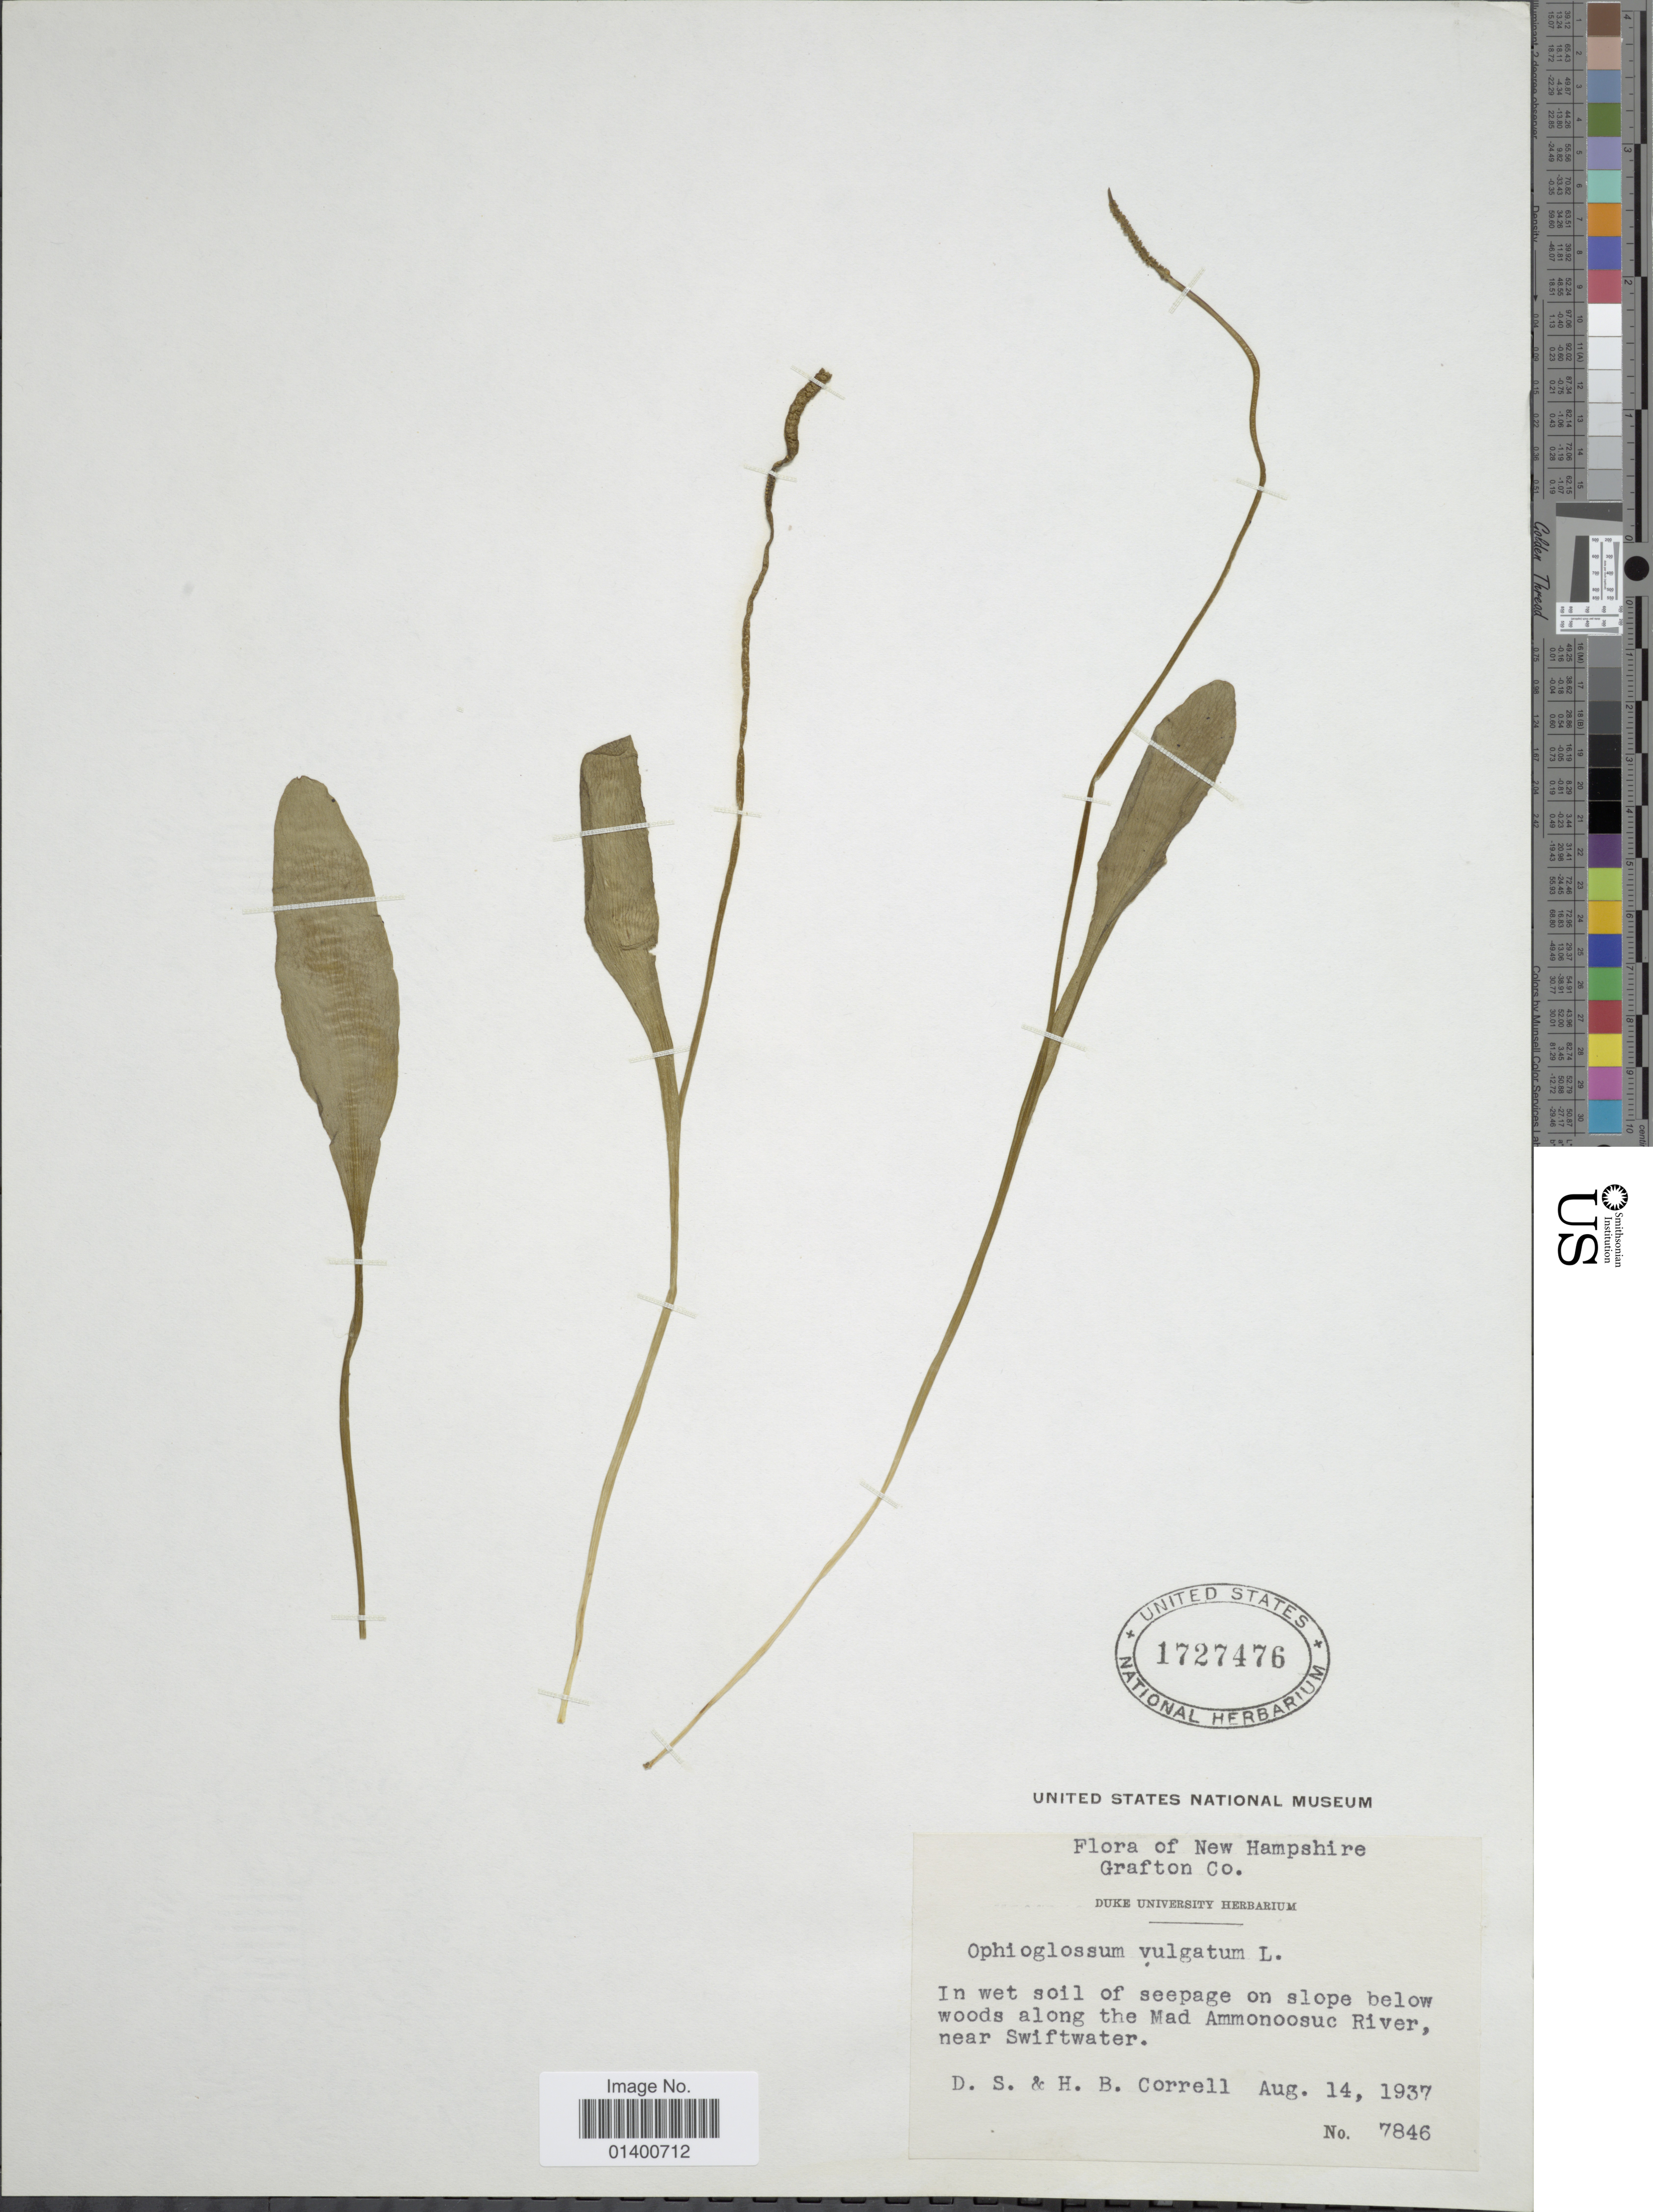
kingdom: Plantae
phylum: Tracheophyta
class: Polypodiopsida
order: Ophioglossales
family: Ophioglossaceae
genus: Ophioglossum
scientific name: Ophioglossum vulgatum var. pseudopodum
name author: (S.F. Blake) Farw.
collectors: D. S. Correll & H. Correll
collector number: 7846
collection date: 1937-08-14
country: United States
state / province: New Hampshire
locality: Grafton Co. on slope below woods along the Mad Ammonoosuc River, near Swiftwater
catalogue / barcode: US 1727476